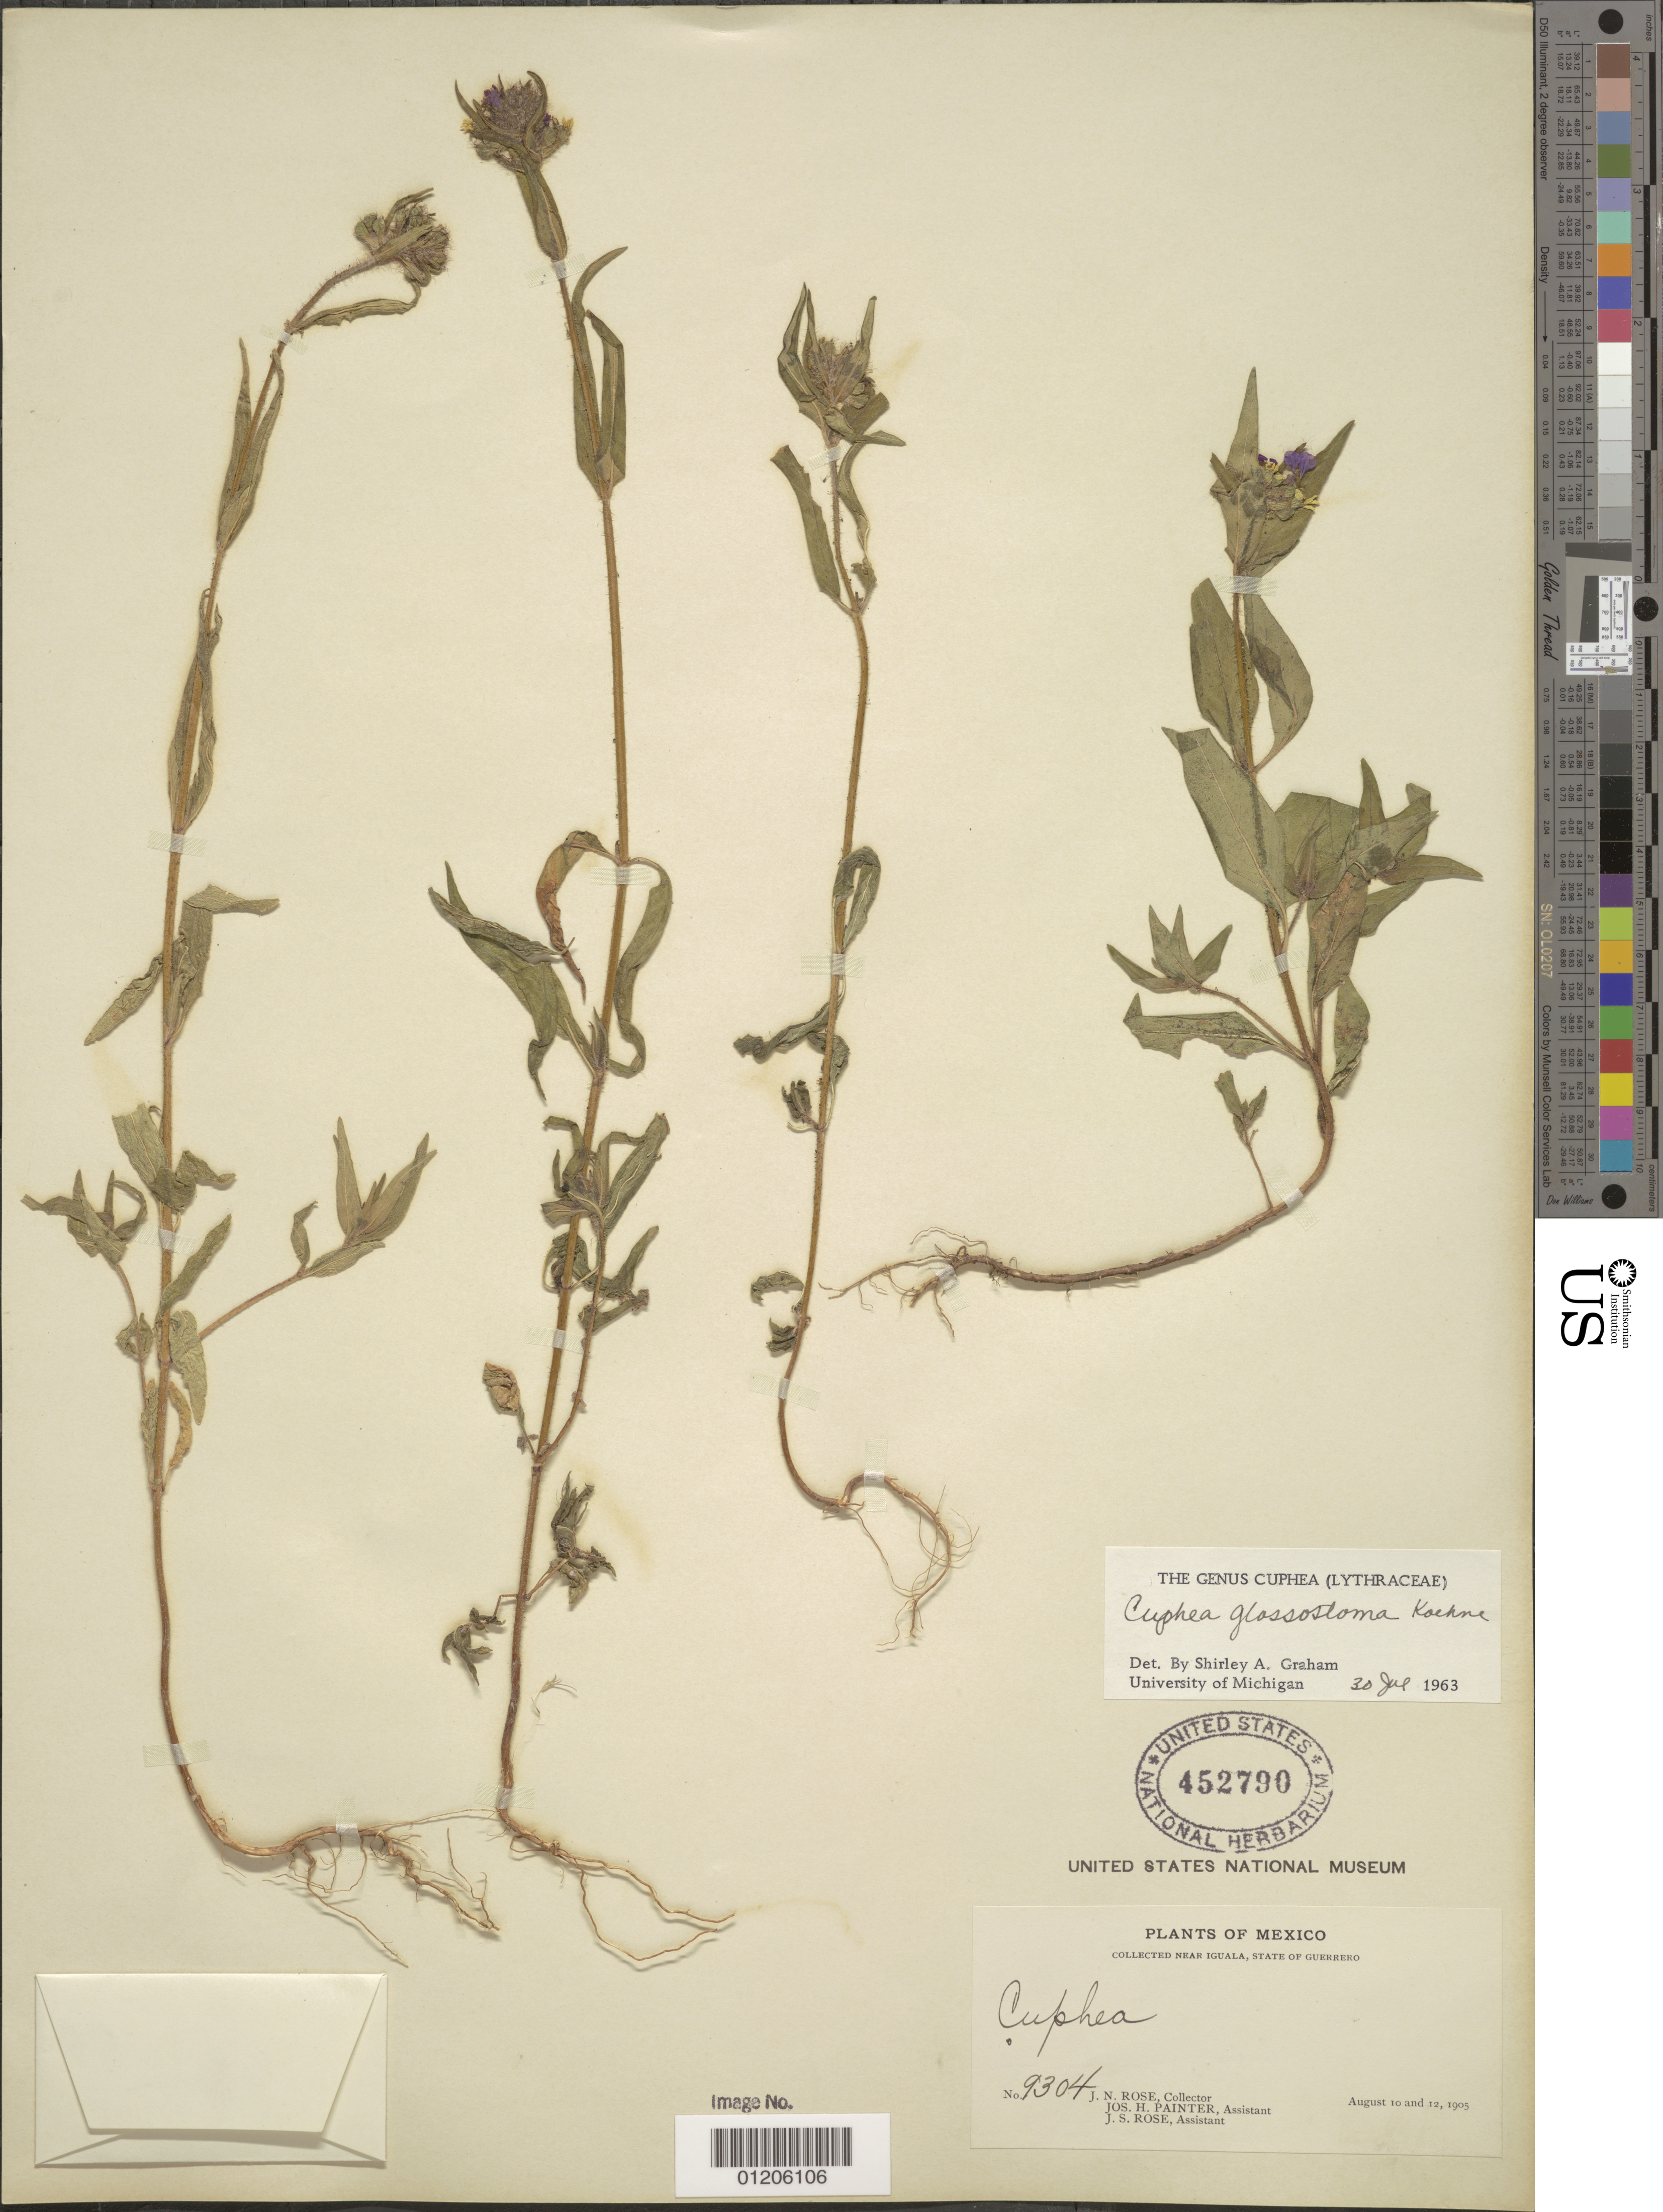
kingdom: Plantae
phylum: Tracheophyta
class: Magnoliopsida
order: Myrtales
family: Lythraceae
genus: Cuphea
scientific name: Cuphea glossostoma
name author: Koehne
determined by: Graham, Shirley Ann Tousch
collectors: J. N. Rose, J. H. Painter & J. S. Rose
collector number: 9304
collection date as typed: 10 Aug 1905 and 12 Aug 1905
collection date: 1905-08-10,1905-08-12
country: Mexico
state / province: Guerrero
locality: Near Iguala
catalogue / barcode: US 452790